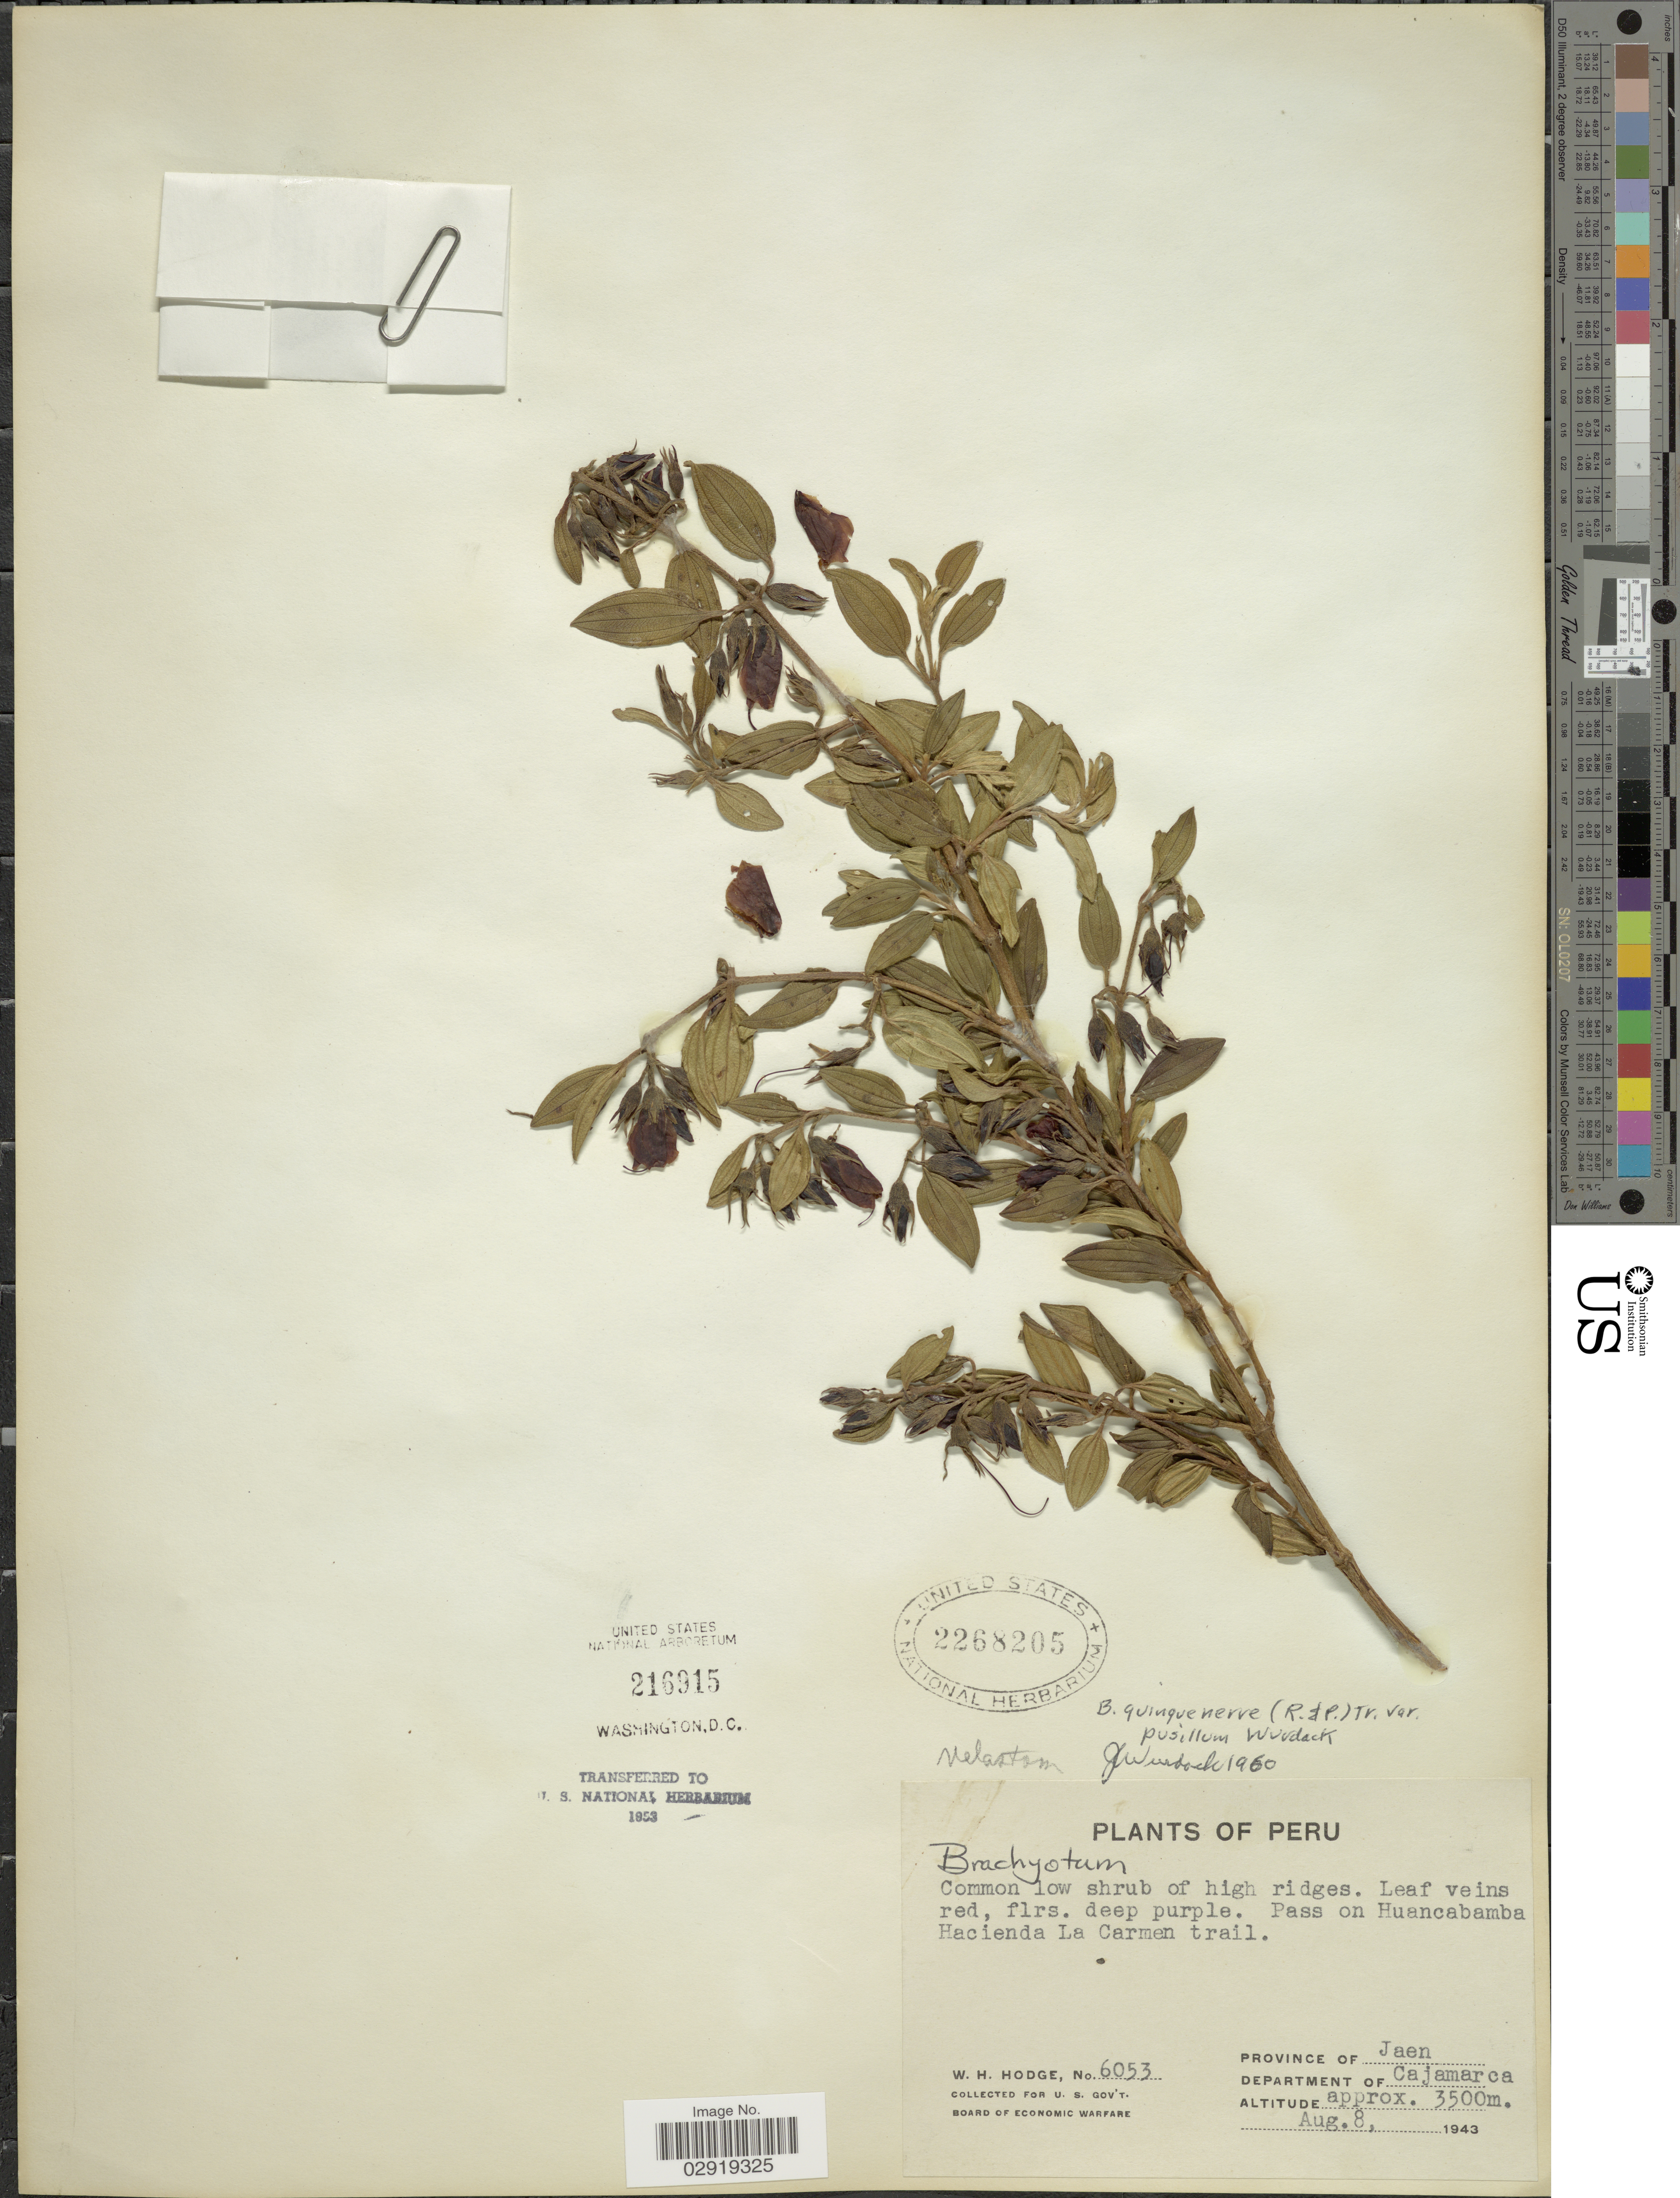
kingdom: Plantae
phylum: Tracheophyta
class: Magnoliopsida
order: Myrtales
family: Melastomataceae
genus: Brachyotum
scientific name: Brachyotum quinquenerve var. pusillum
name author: Wurdack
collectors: W. Hodge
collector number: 6053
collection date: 1943-08-08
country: Peru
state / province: Cajamarca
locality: Pass on Huancabamba. Hacienda La Carmen trail. Province of Jaen. Department of Cajamarca.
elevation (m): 3500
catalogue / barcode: US 2268205